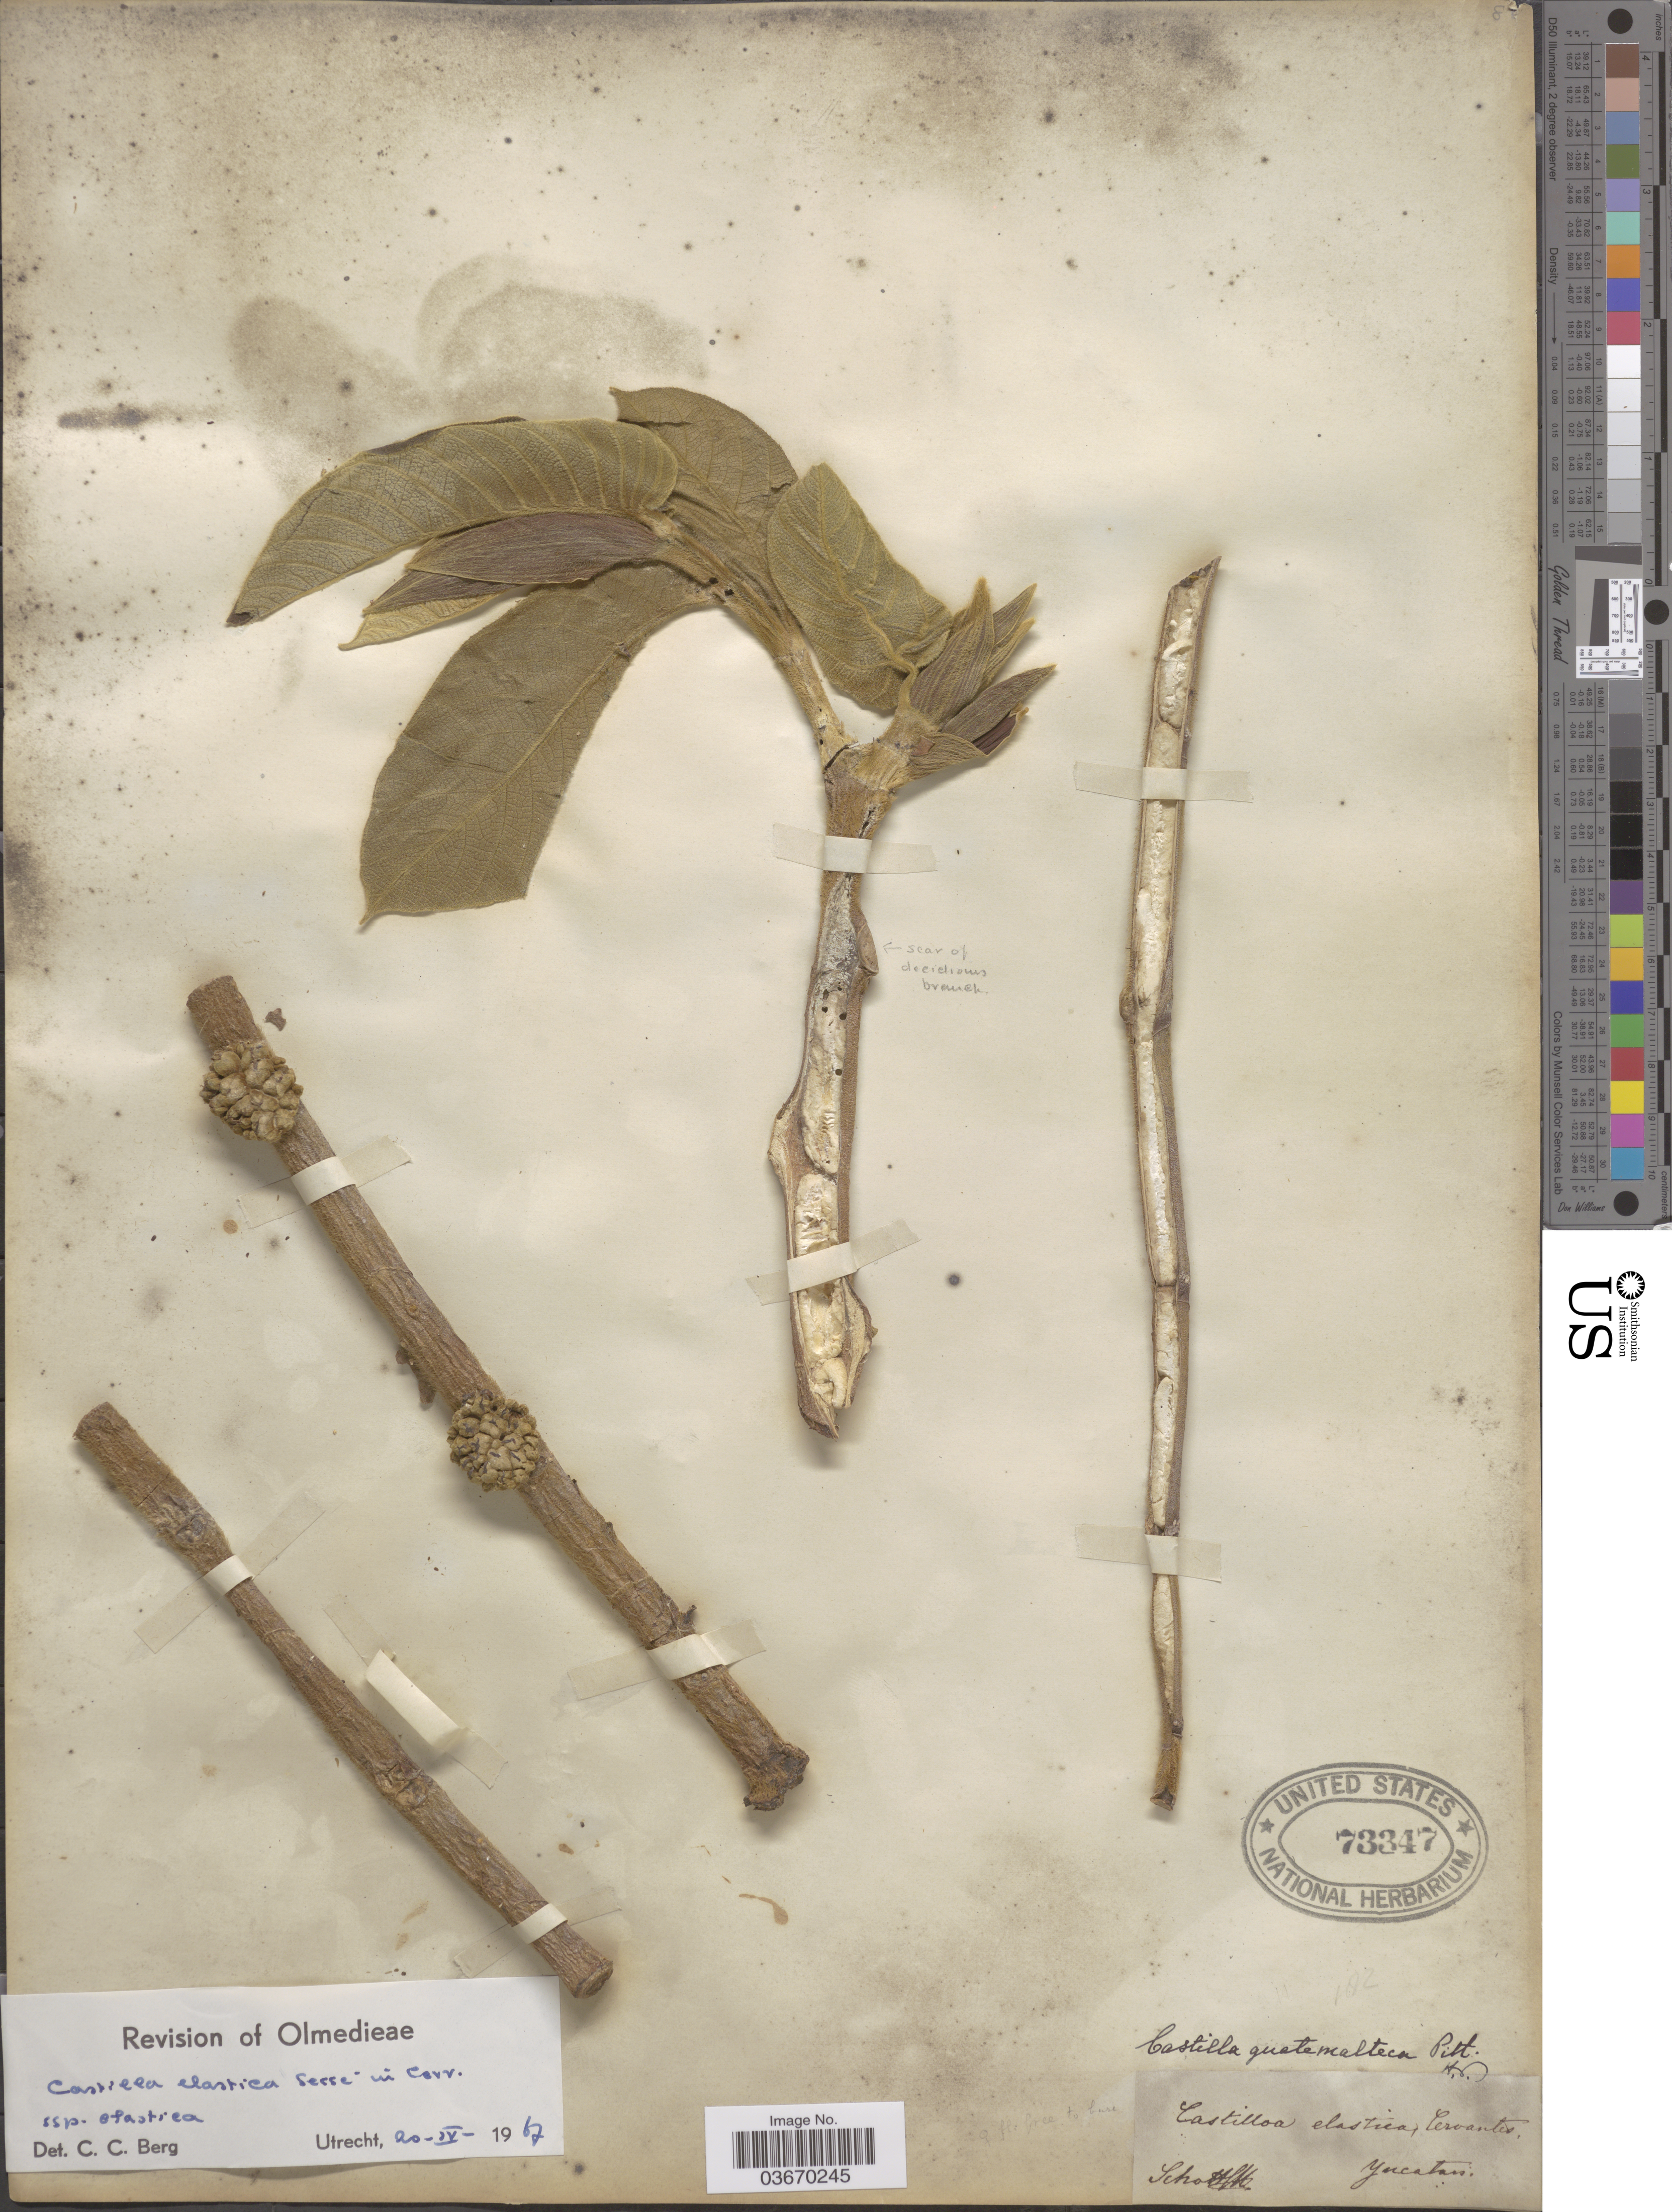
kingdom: Plantae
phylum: Tracheophyta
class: Magnoliopsida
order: Rosales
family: Moraceae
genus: Castilla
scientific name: Castilla elastica subsp. elastica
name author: Sessé ex Cerv.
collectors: Schott, --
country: Mexico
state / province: Yucatán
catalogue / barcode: US 73347